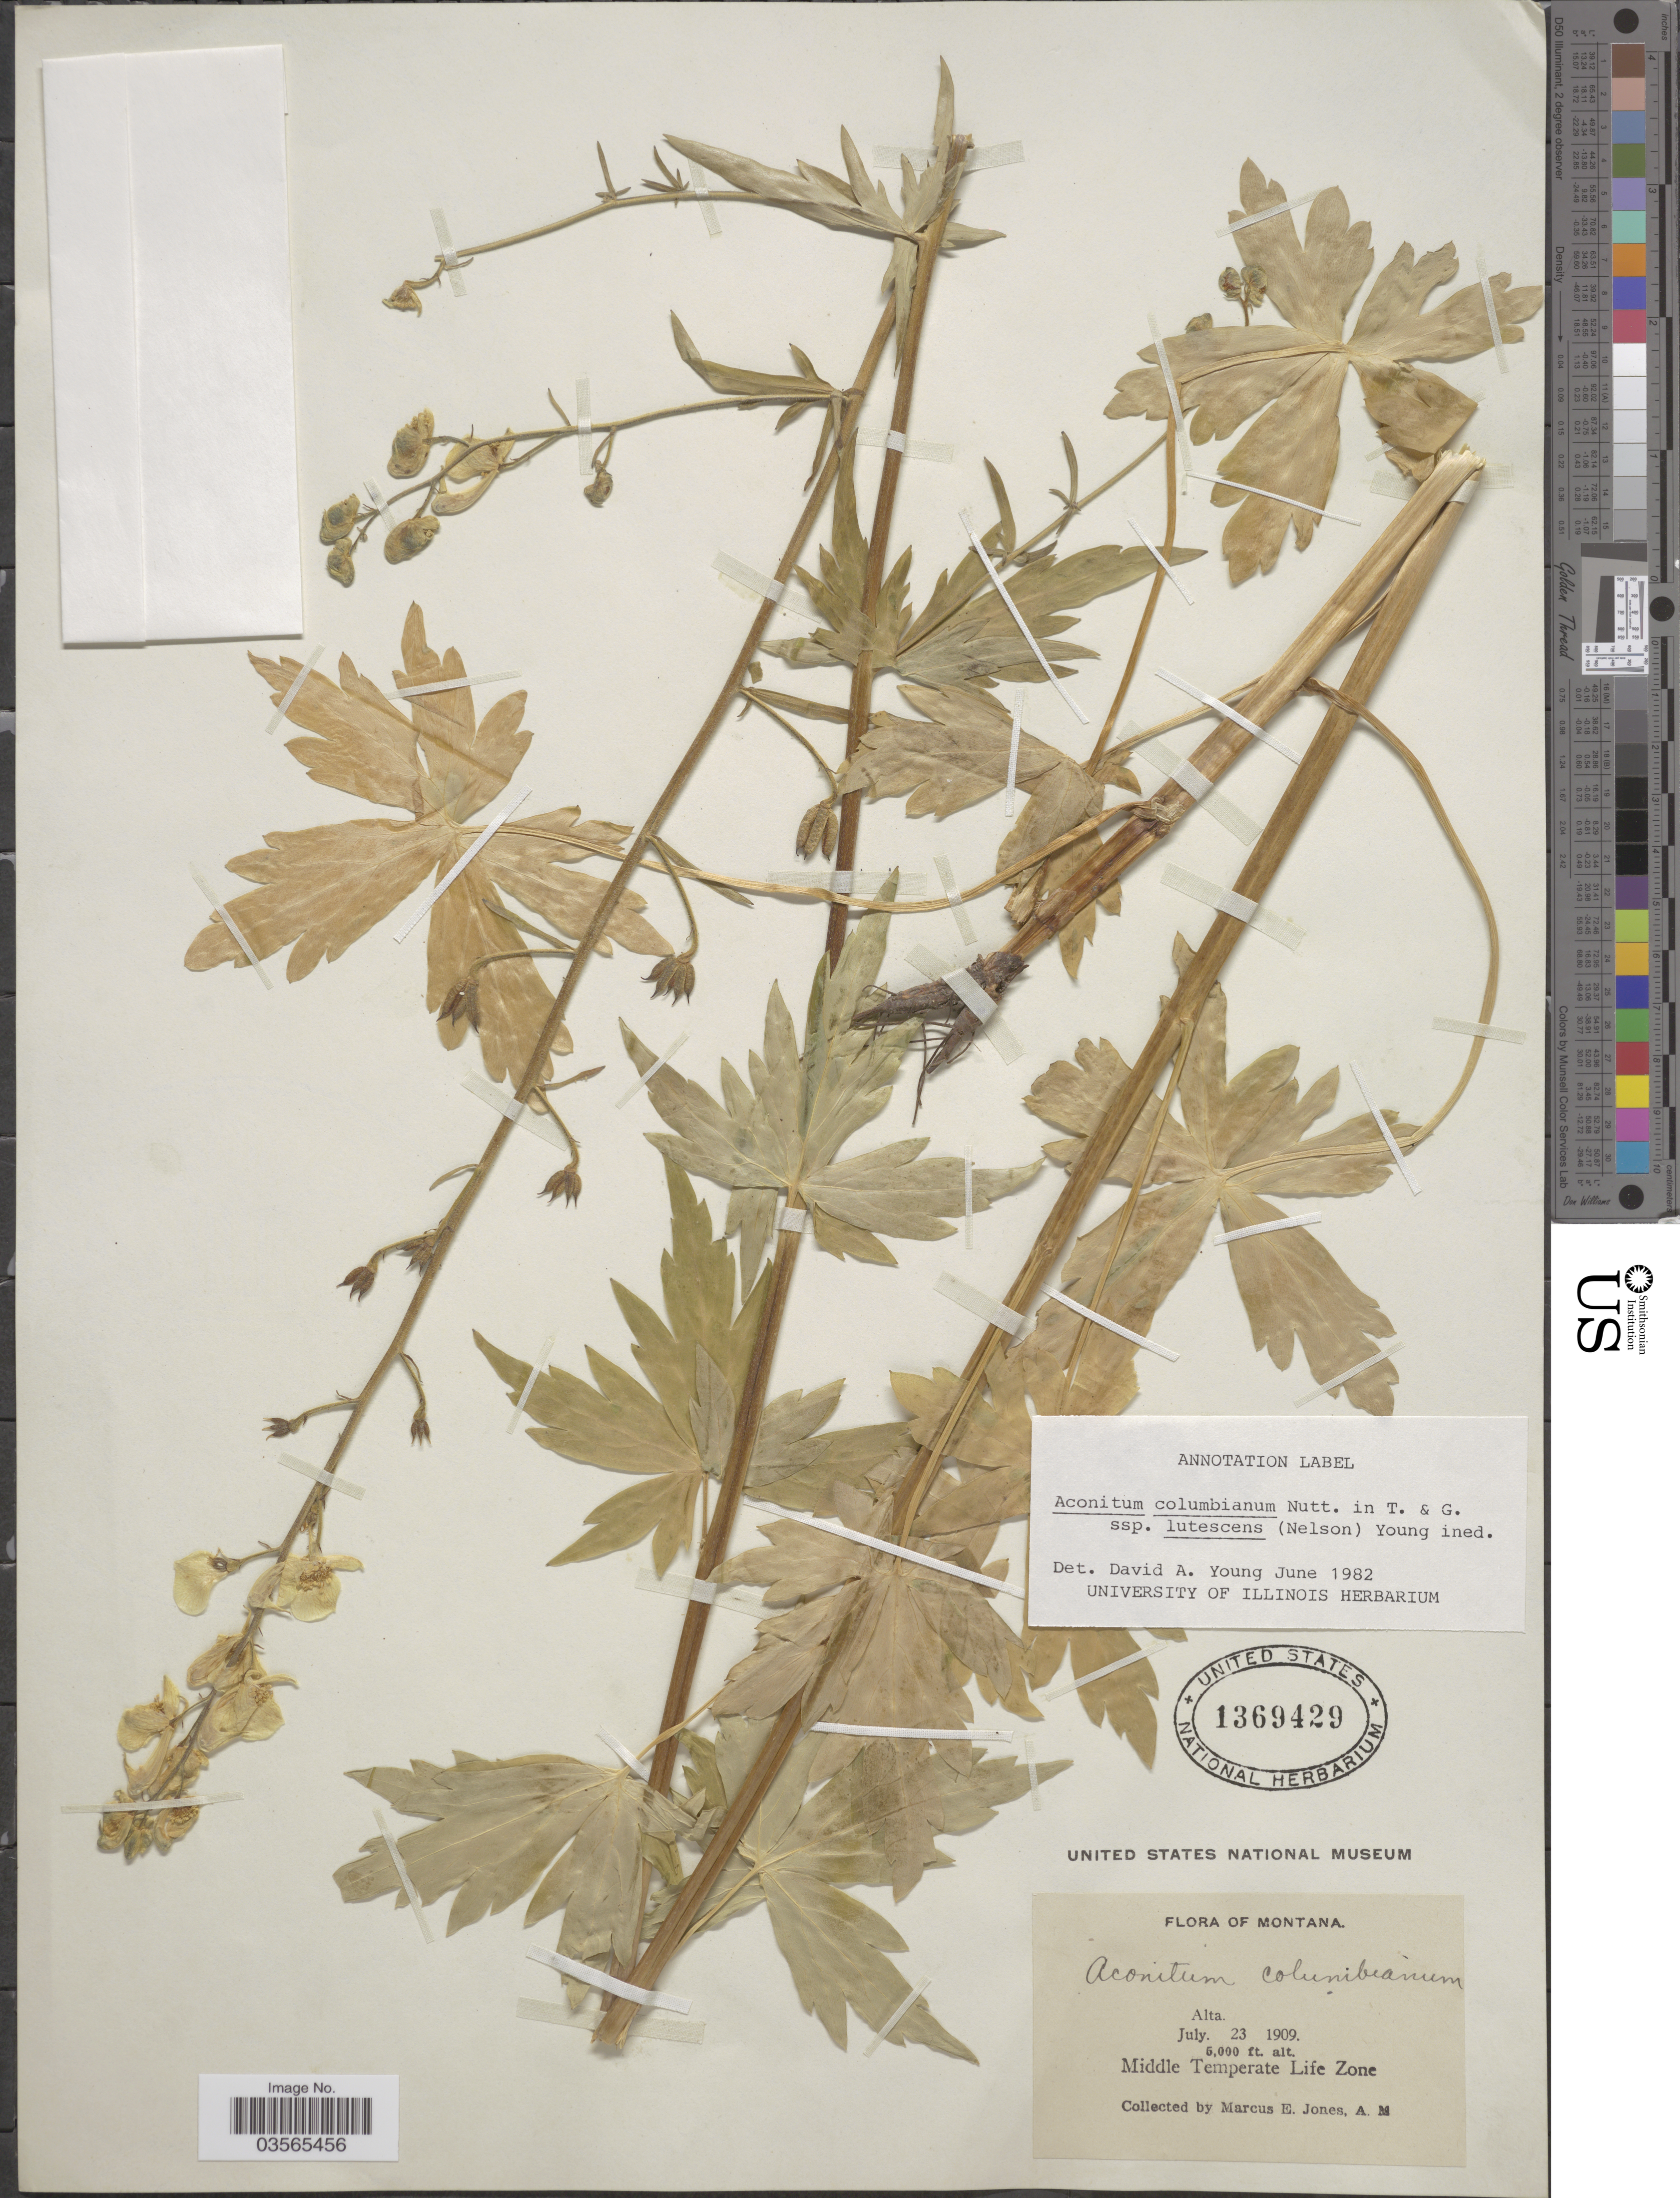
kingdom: Plantae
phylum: Tracheophyta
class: Magnoliopsida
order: Ranunculales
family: Ranunculaceae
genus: Aconitum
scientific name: Aconitum columbianum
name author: Nutt.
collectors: M. E. Jones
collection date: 1909-07-23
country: United States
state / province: Montana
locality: Alta.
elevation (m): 1524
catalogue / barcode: US 1369429